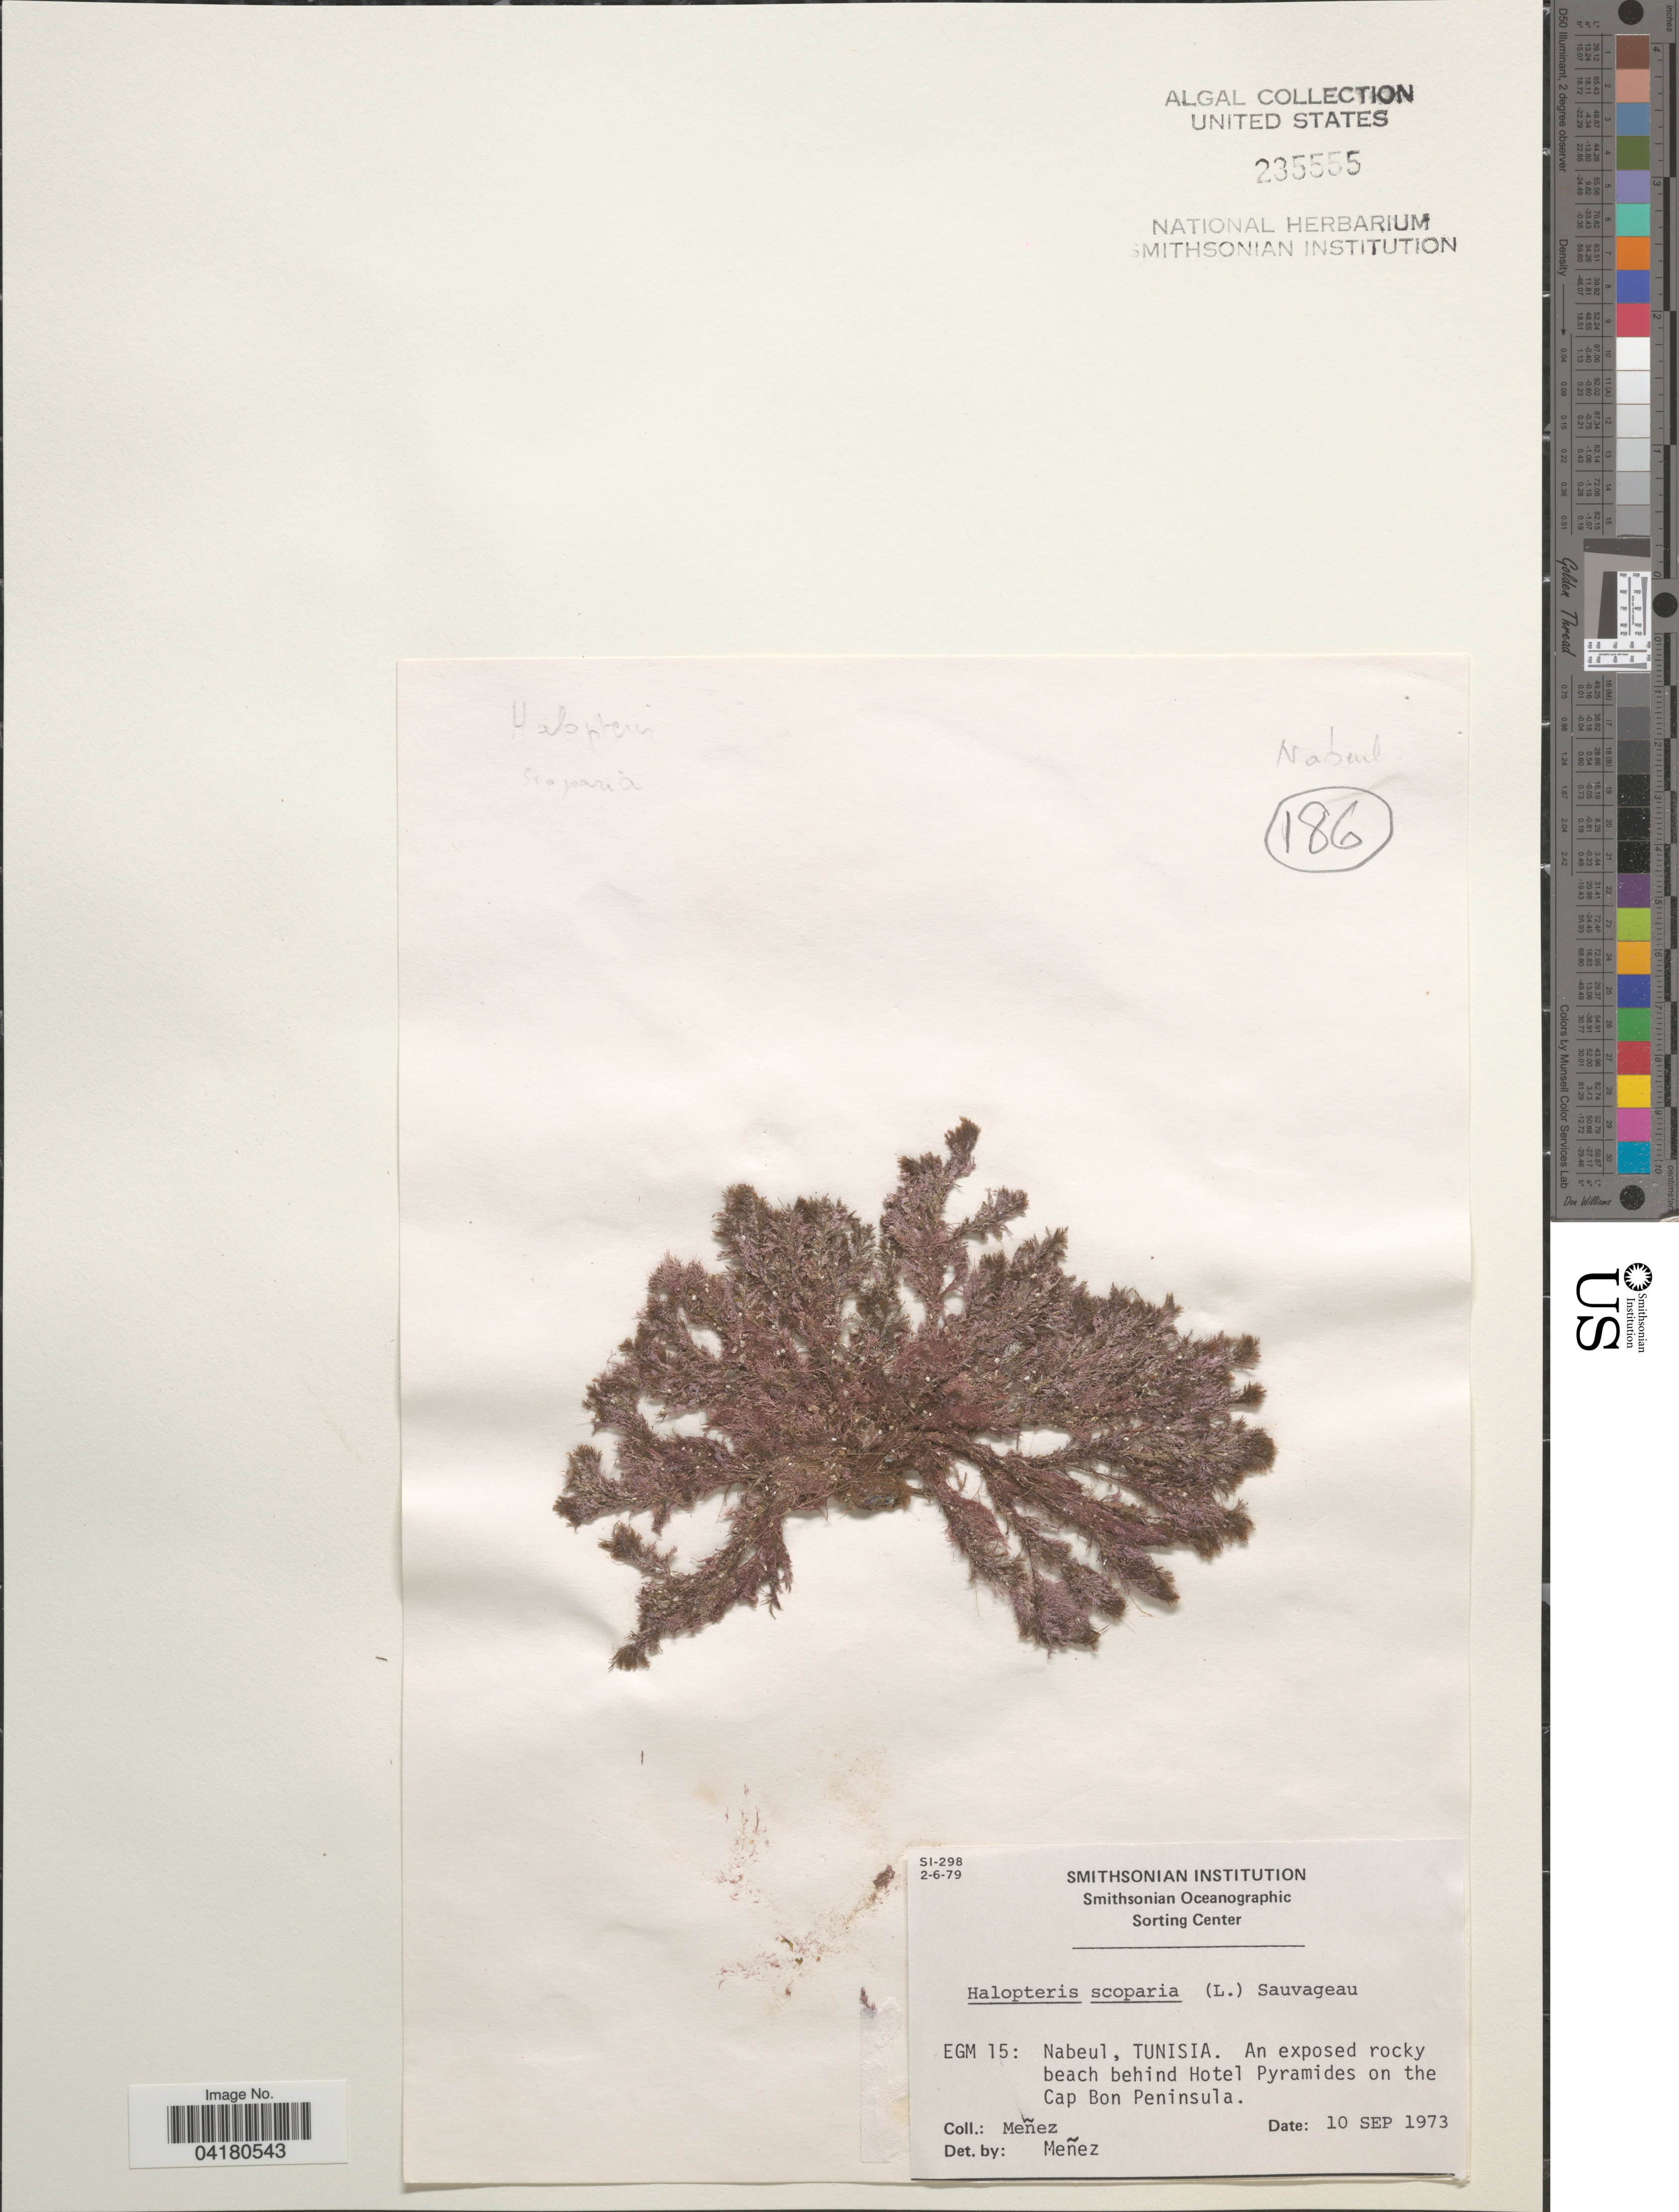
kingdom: Chromista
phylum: Ochrophyta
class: Phaeophyceae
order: Sphacelariales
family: Stypocaulaceae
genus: Halopteris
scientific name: Halopteris scoparia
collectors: Menez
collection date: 1973-09-10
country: Tunisia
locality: EGM 15: Nabeul, Tunisia. An exposed rocky beach behind Hotel Pyramides on the Cap Bon Peninsula.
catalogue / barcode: US 235555